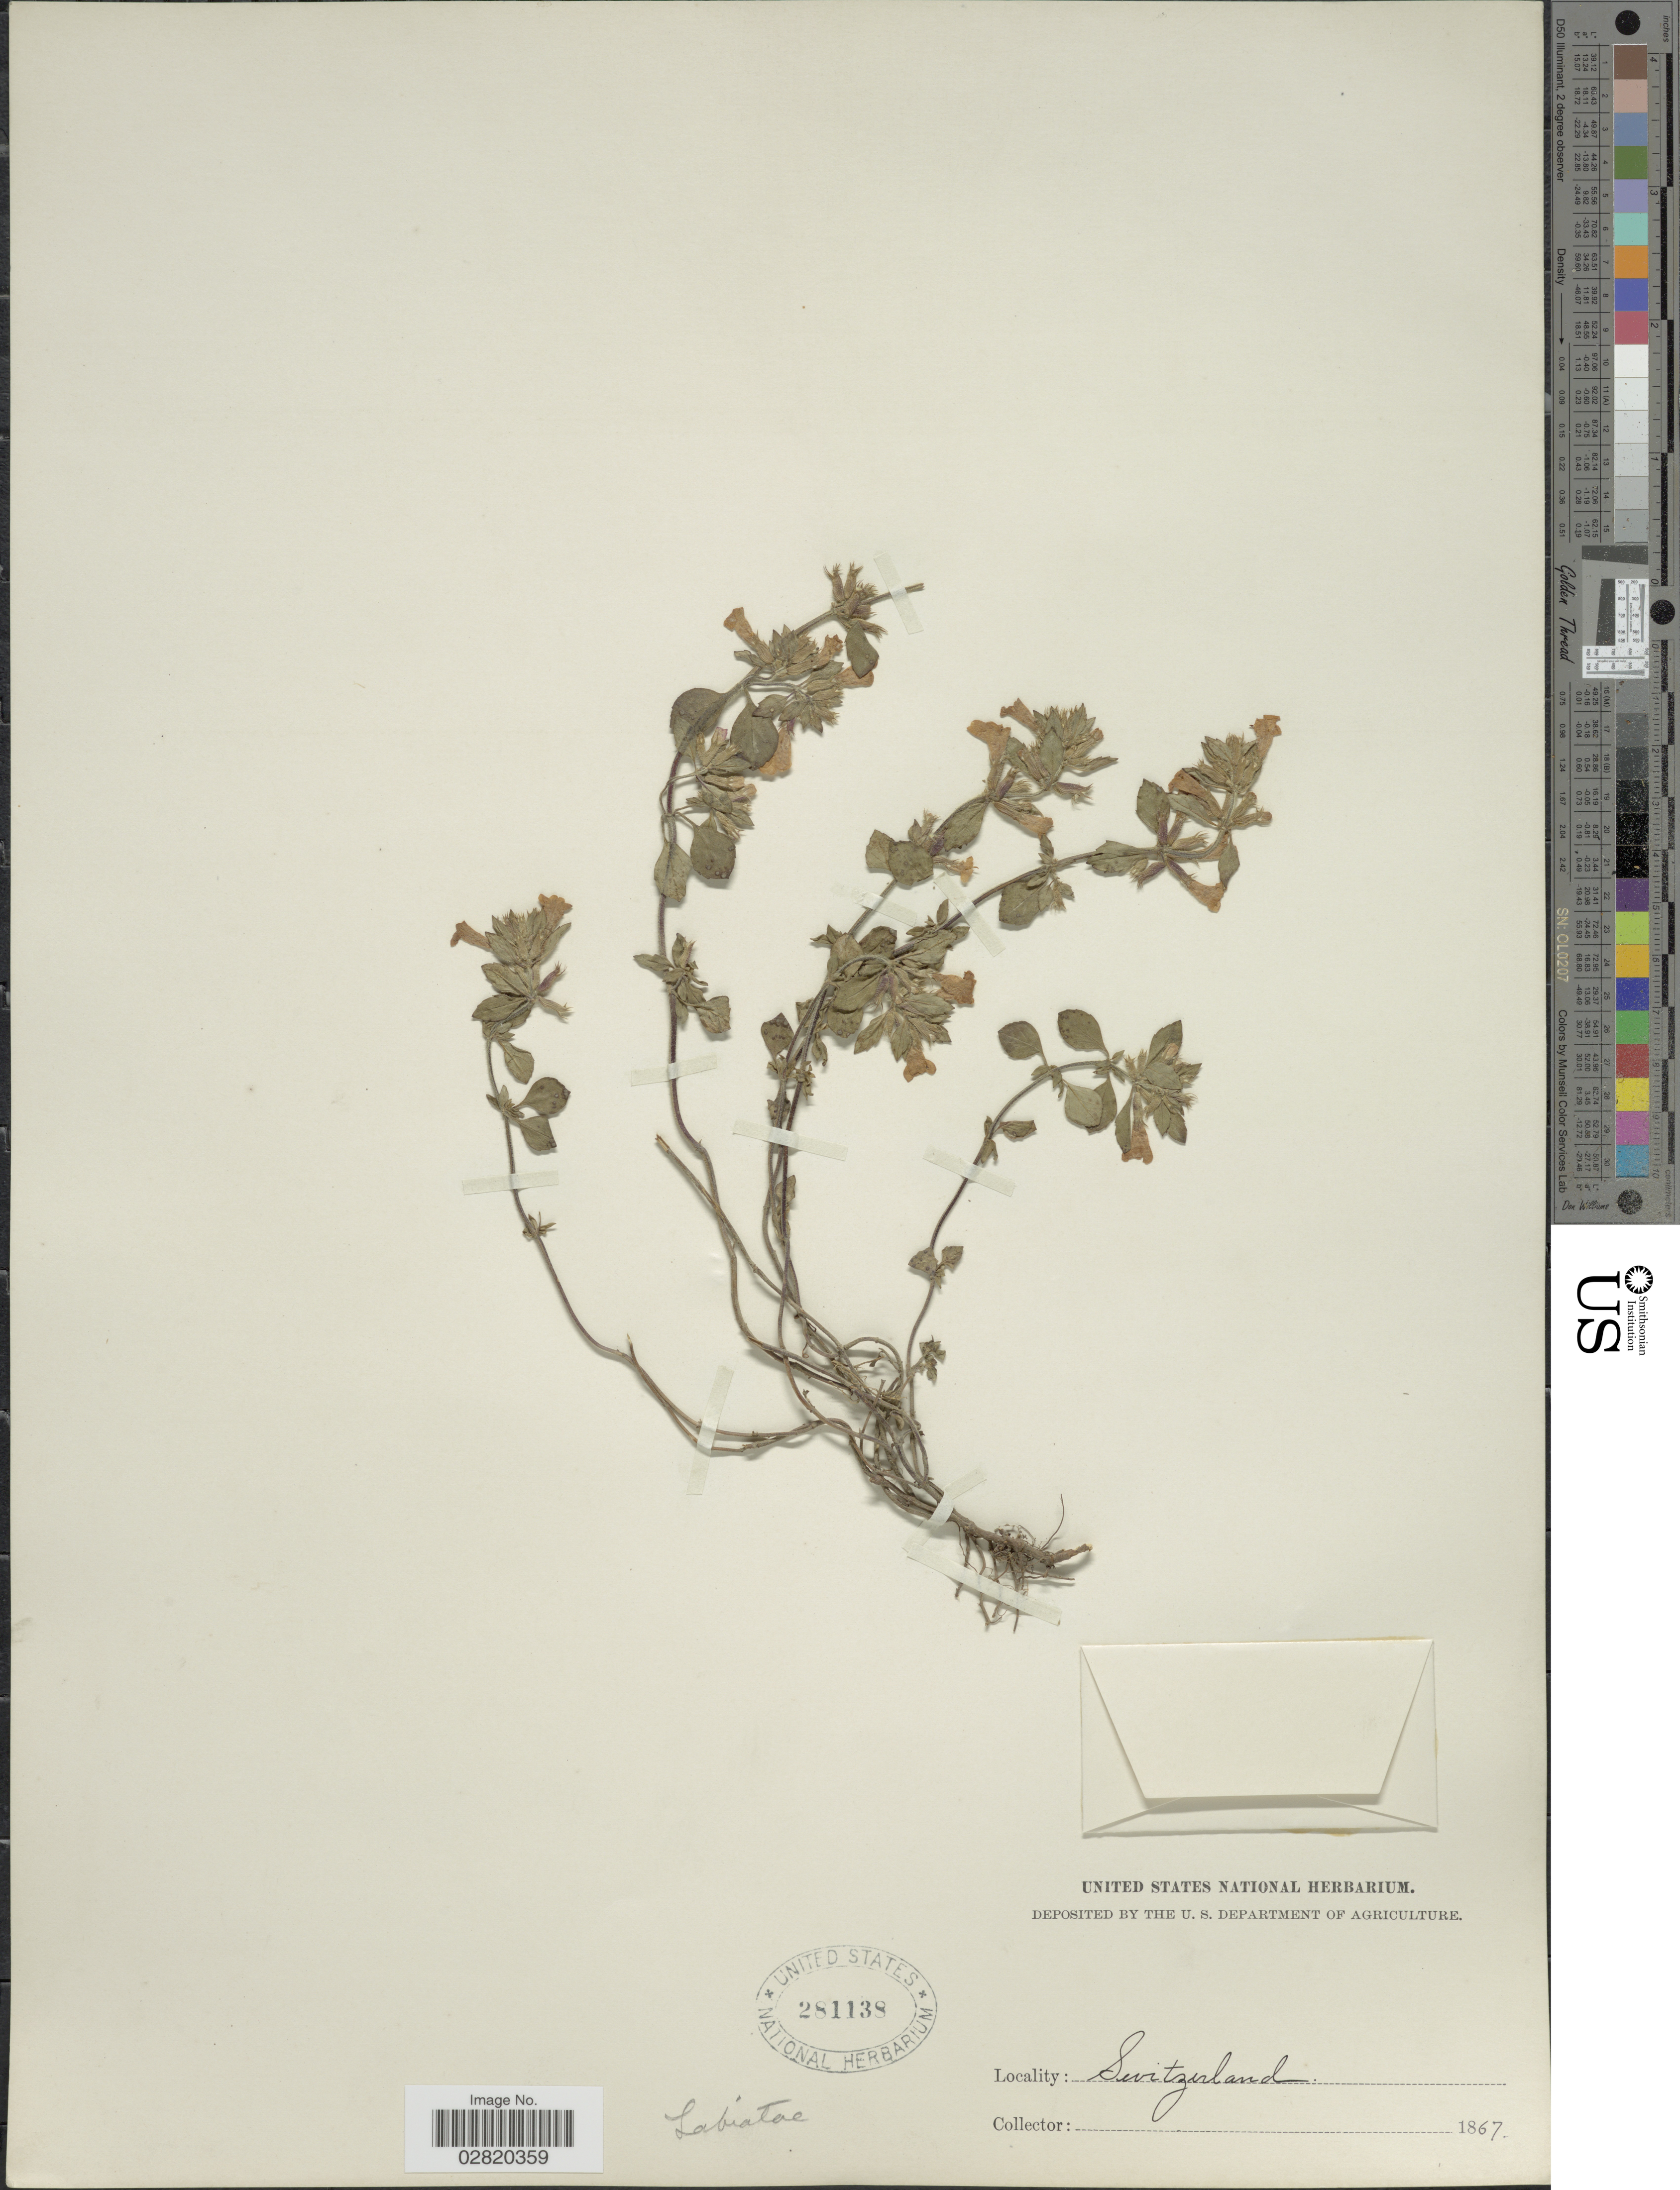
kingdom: Plantae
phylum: Tracheophyta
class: Magnoliopsida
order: Lamiales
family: Lamiaceae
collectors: ex herb. United States National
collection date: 1867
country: Switzerland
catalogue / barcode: US 281138